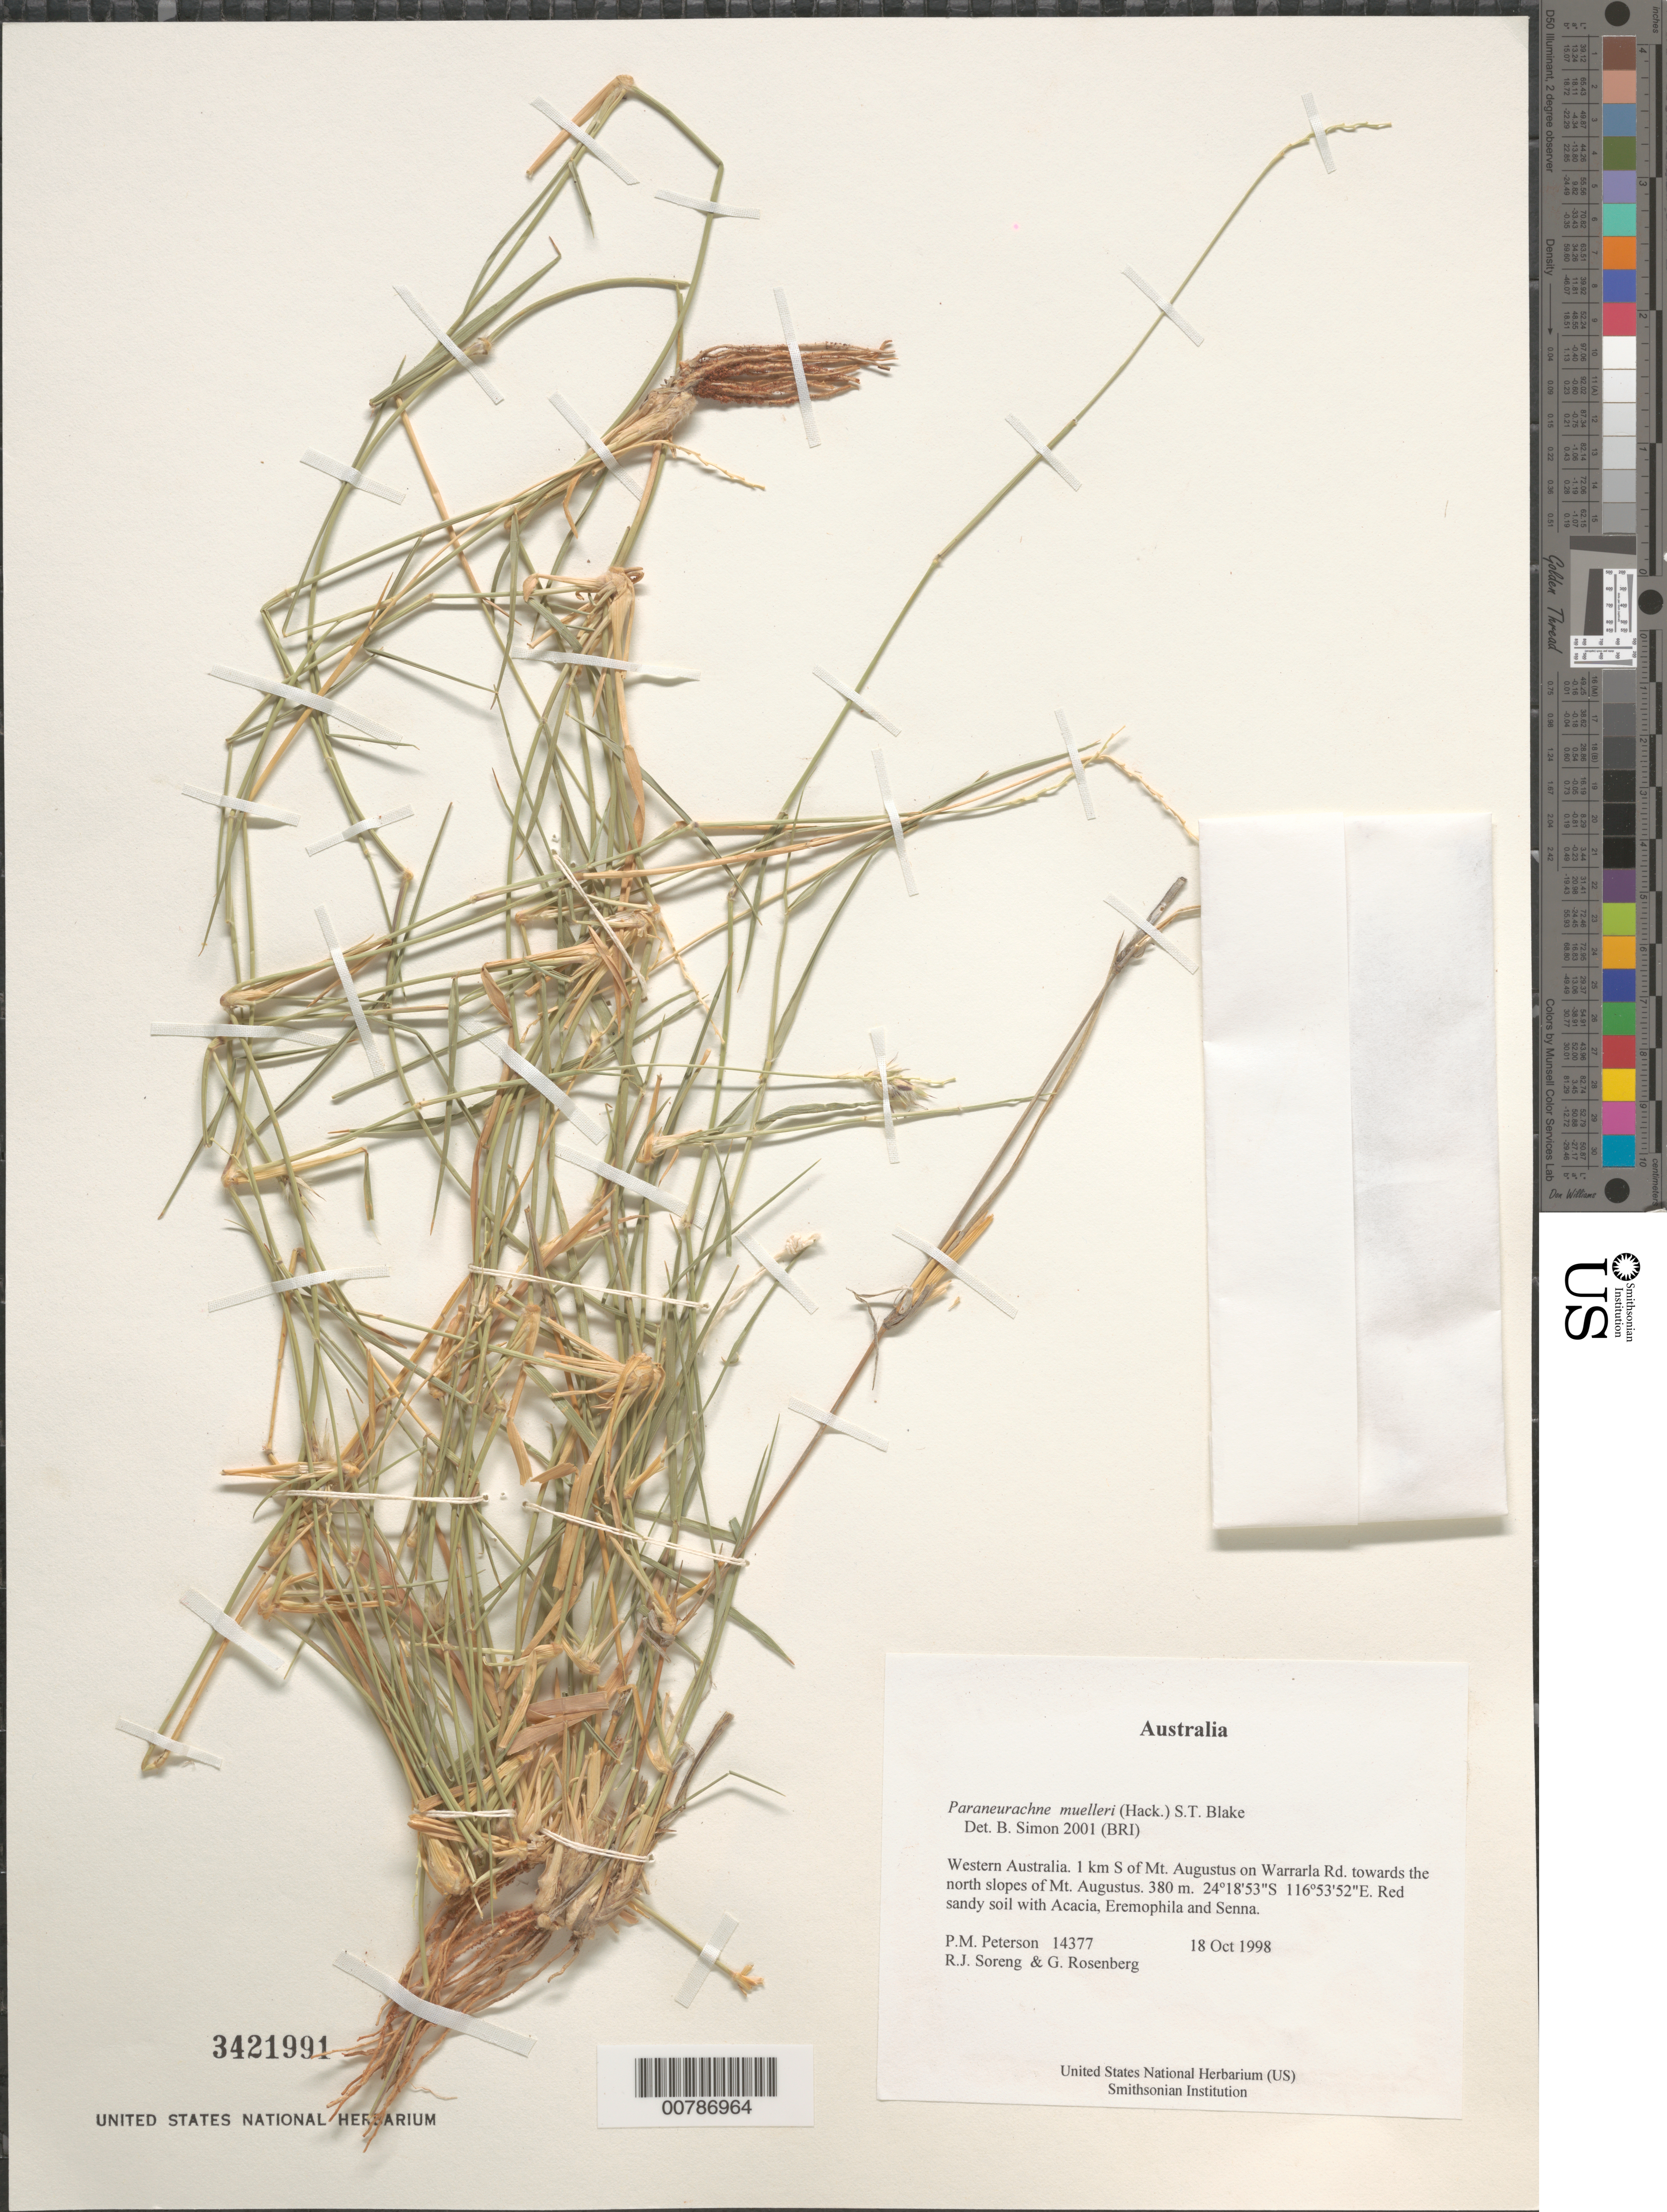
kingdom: Plantae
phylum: Tracheophyta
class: Liliopsida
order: Poales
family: Poaceae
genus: Paraneurachne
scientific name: Paraneurachne muelleri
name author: (Hack.) S.T. Blake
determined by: Simon, B.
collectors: P. M. Peterson, R. J. Soreng & G. Rosenberg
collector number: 14377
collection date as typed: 18 Oct 1998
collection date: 1998-10-18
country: Australia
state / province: Western Australia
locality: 1 km S of Mt. Augustus on Warrarla Rd. towards the north slopes of Mt. Augustus.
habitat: Red sandy soil with Acacia, Eremophila and Senna.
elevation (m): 380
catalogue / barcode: US 3421991